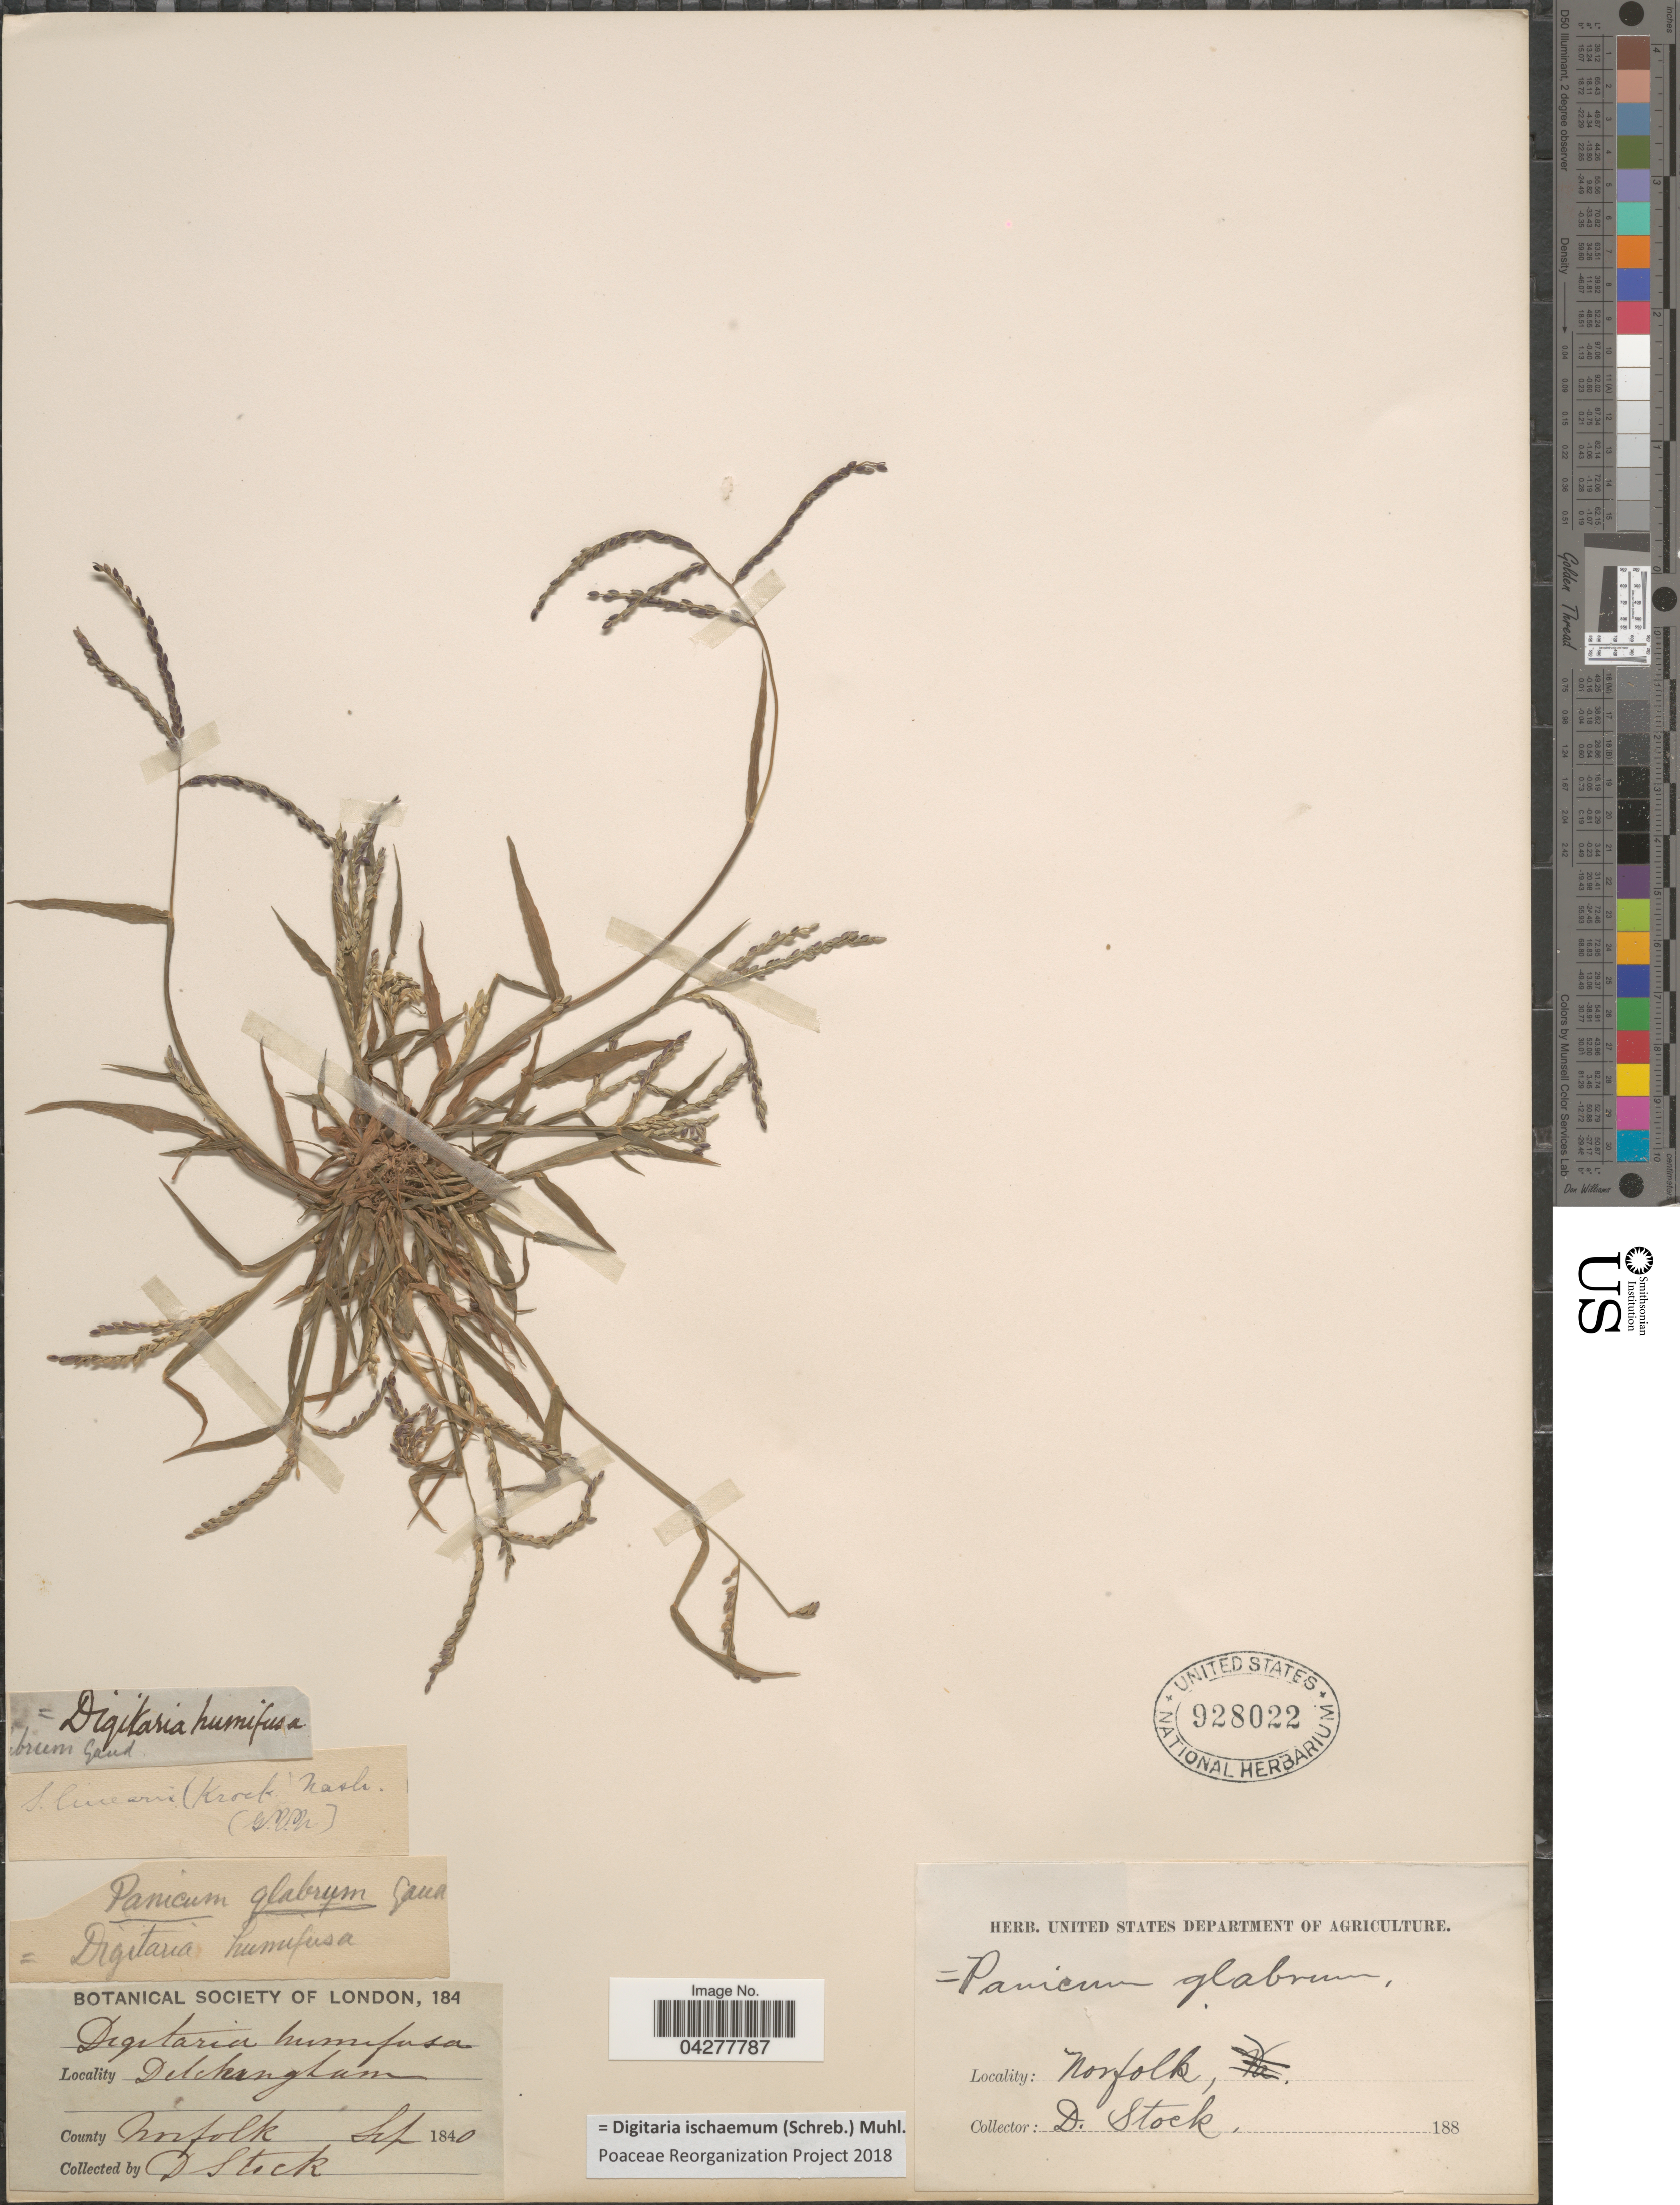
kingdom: Plantae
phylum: Tracheophyta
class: Liliopsida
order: Poales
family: Poaceae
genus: Digitaria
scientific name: Digitaria ischaemum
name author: (Schreber) Schreber ex Muhl.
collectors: D. Stock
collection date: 1840-09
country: United Kingdom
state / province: England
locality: Delchingham. County Norfolk.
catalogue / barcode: US 928022